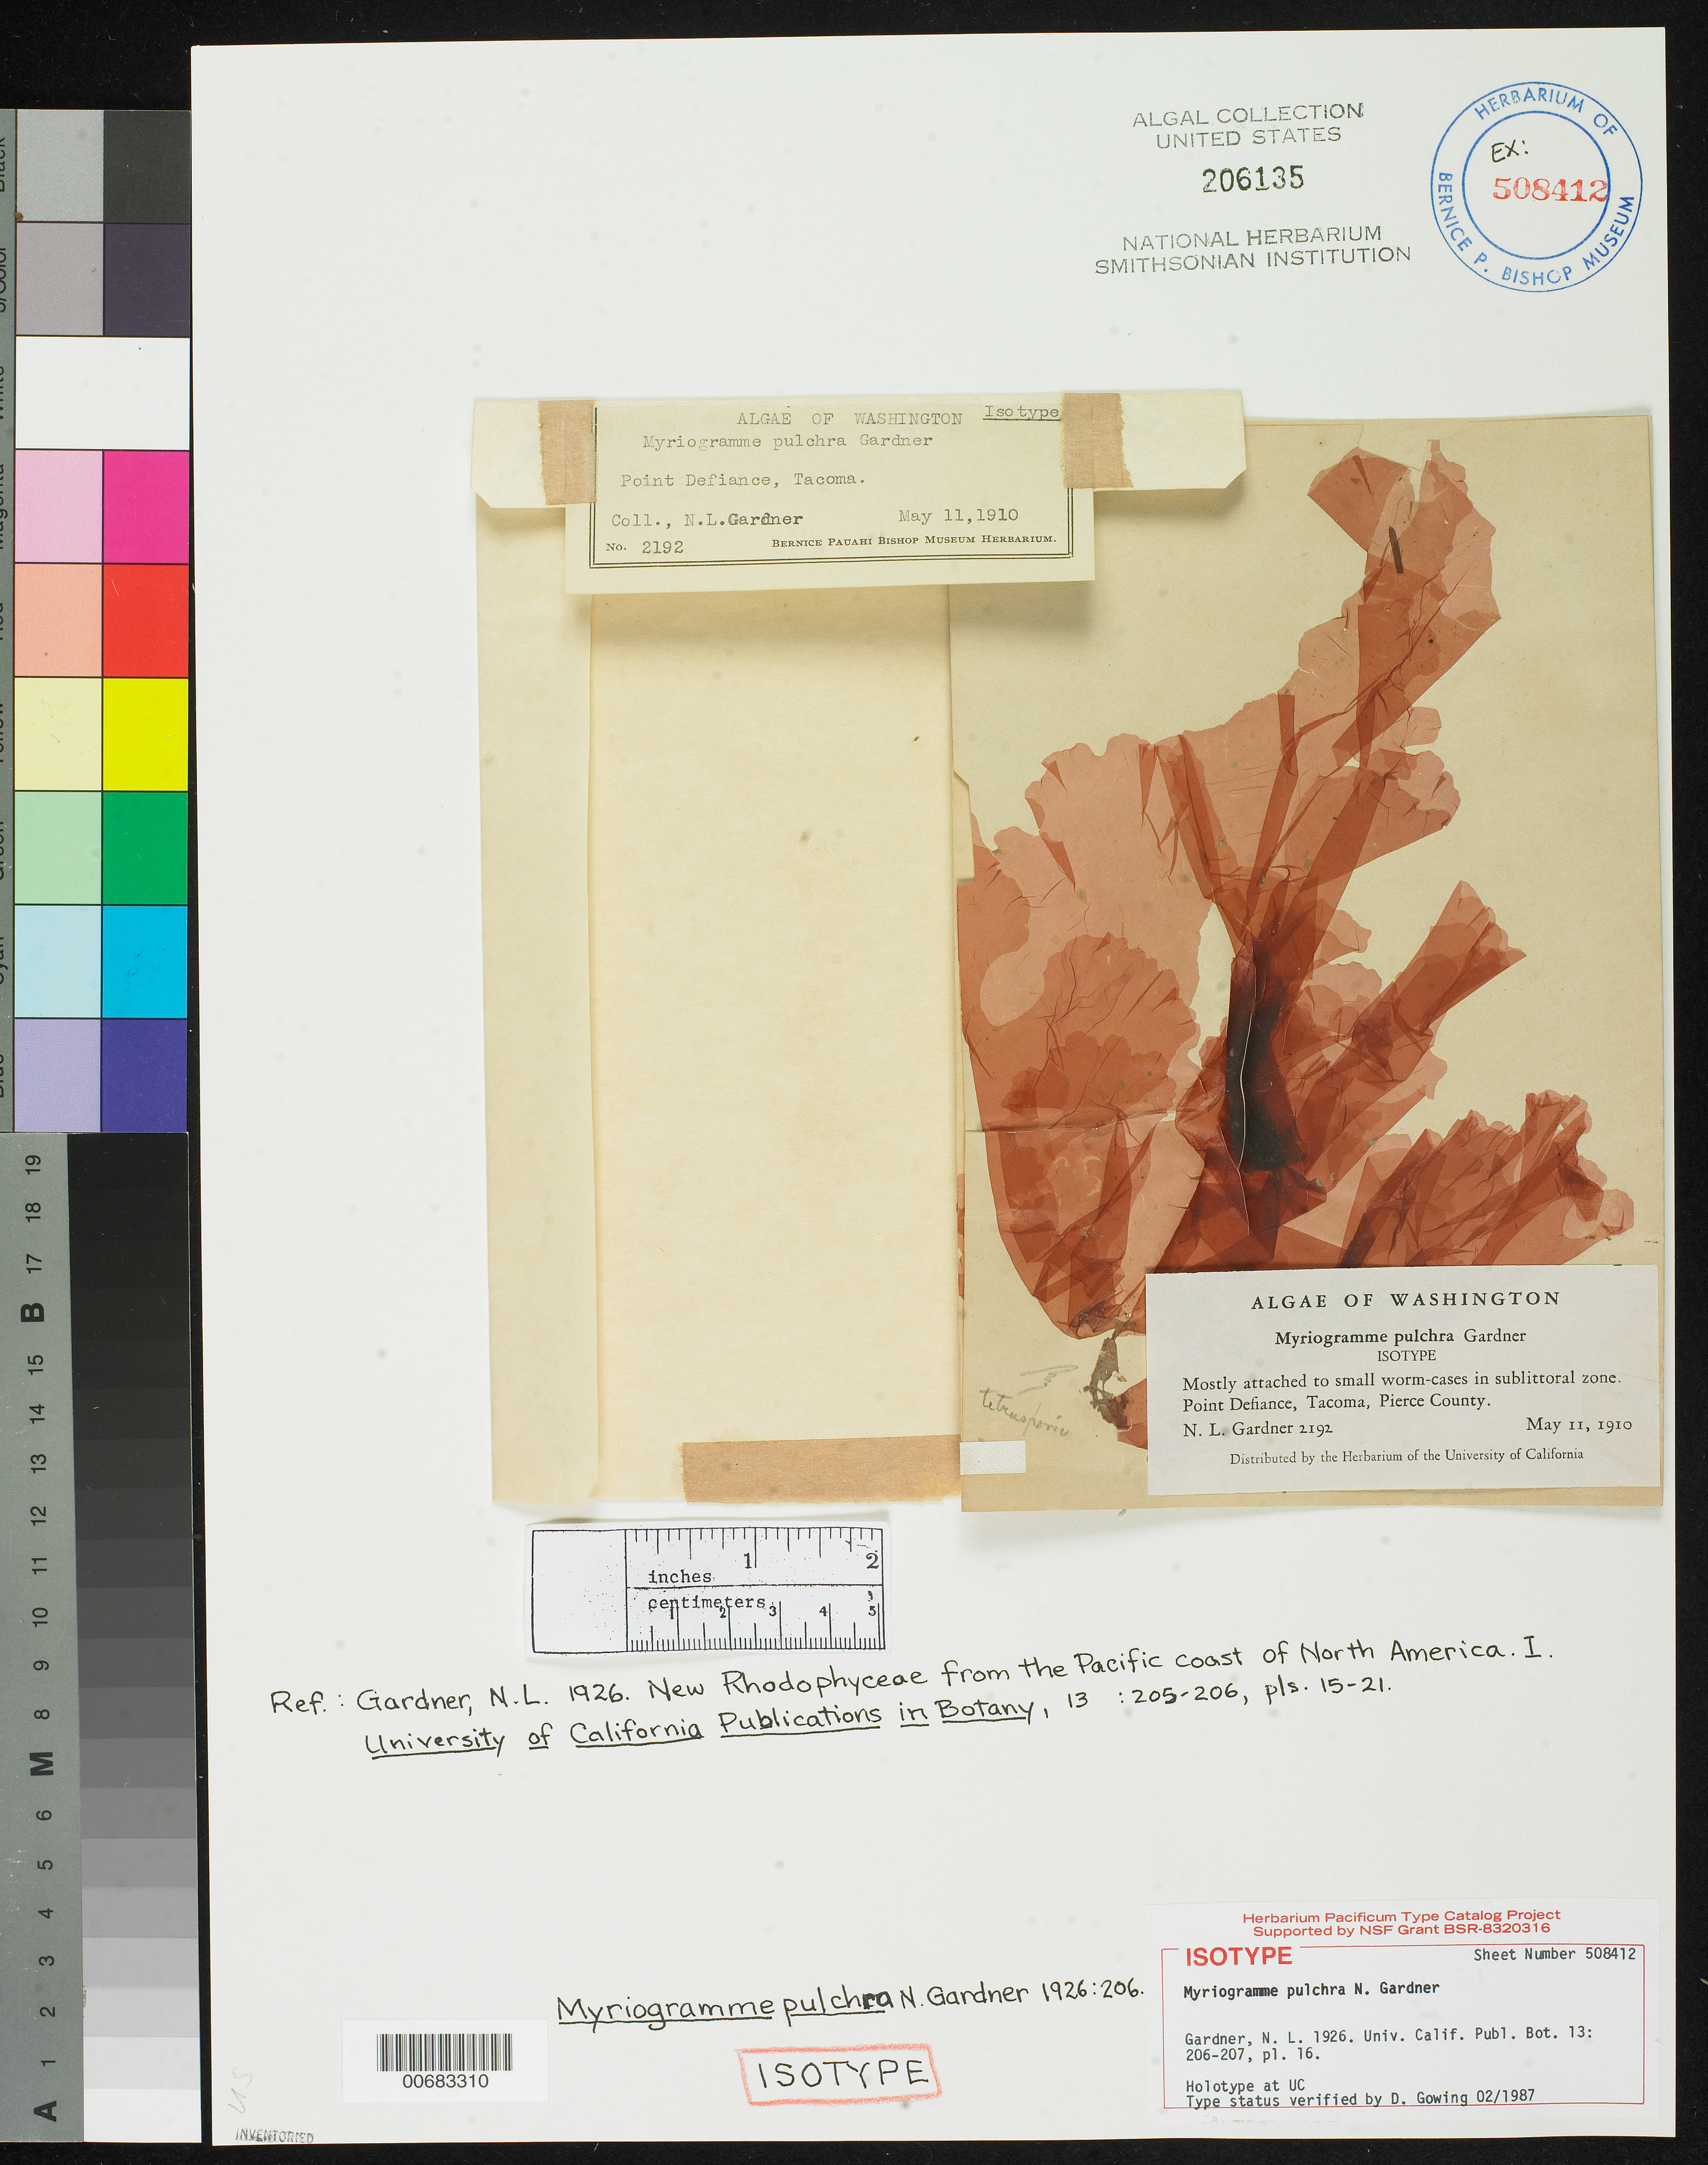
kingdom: Plantae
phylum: Rhodophyta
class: Florideophyceae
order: Ceramiales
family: Delesseriaceae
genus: Myriogramme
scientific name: Myriogramme pulchra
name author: N.L. Gardner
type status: Isotype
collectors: N. Gardner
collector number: NLG 2192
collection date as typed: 11 May 1910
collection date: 1910-05-11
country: United States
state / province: Washington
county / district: Pierce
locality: Tacoma, Point Defiance.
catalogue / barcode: US 206135